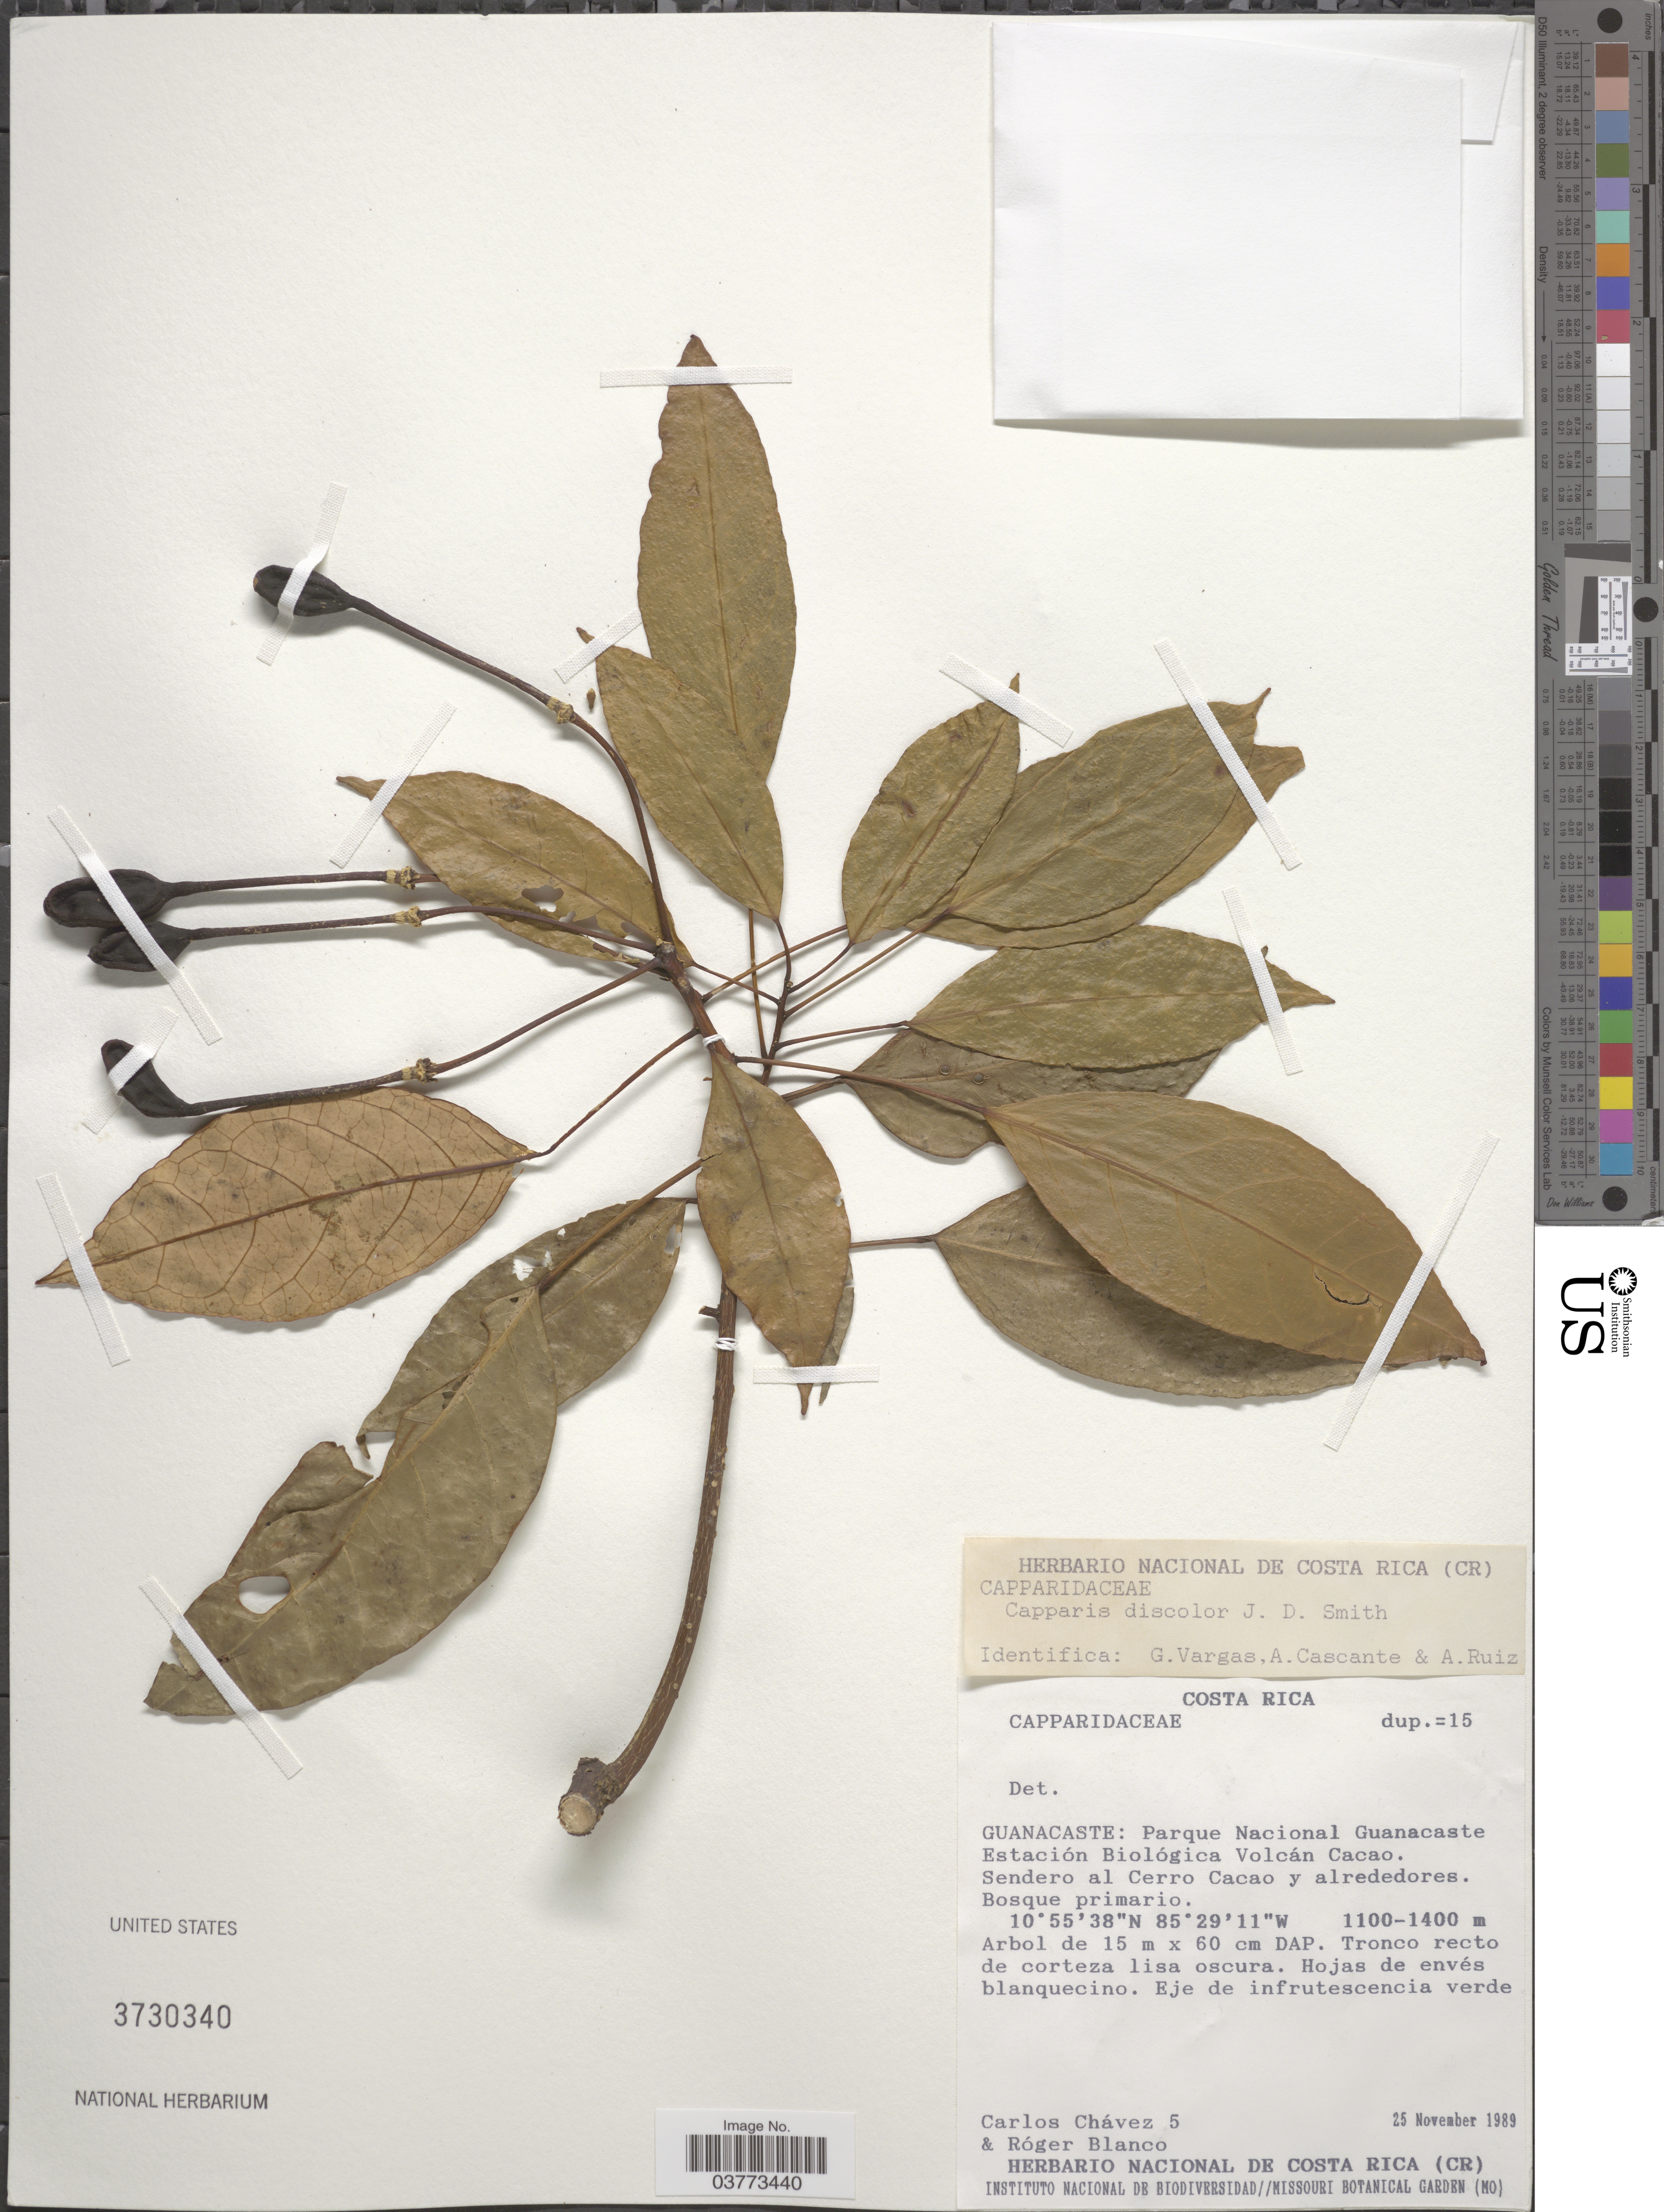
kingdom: Plantae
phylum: Tracheophyta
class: Magnoliopsida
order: Brassicales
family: Capparaceae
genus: Capparidastrum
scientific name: Capparidastrum discolor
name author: (Donn. Sm.) Iltis, H.H. & Cornejo, X.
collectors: C. Chávez & R. Blanco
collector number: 5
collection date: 1989-11-25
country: Costa Rica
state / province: Guanacaste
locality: Parque Nacional Guanacaste Estación Biológica Volcán Cacao. Sendero al Cerro Cacao y alrededores.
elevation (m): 1100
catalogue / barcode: US 3730340